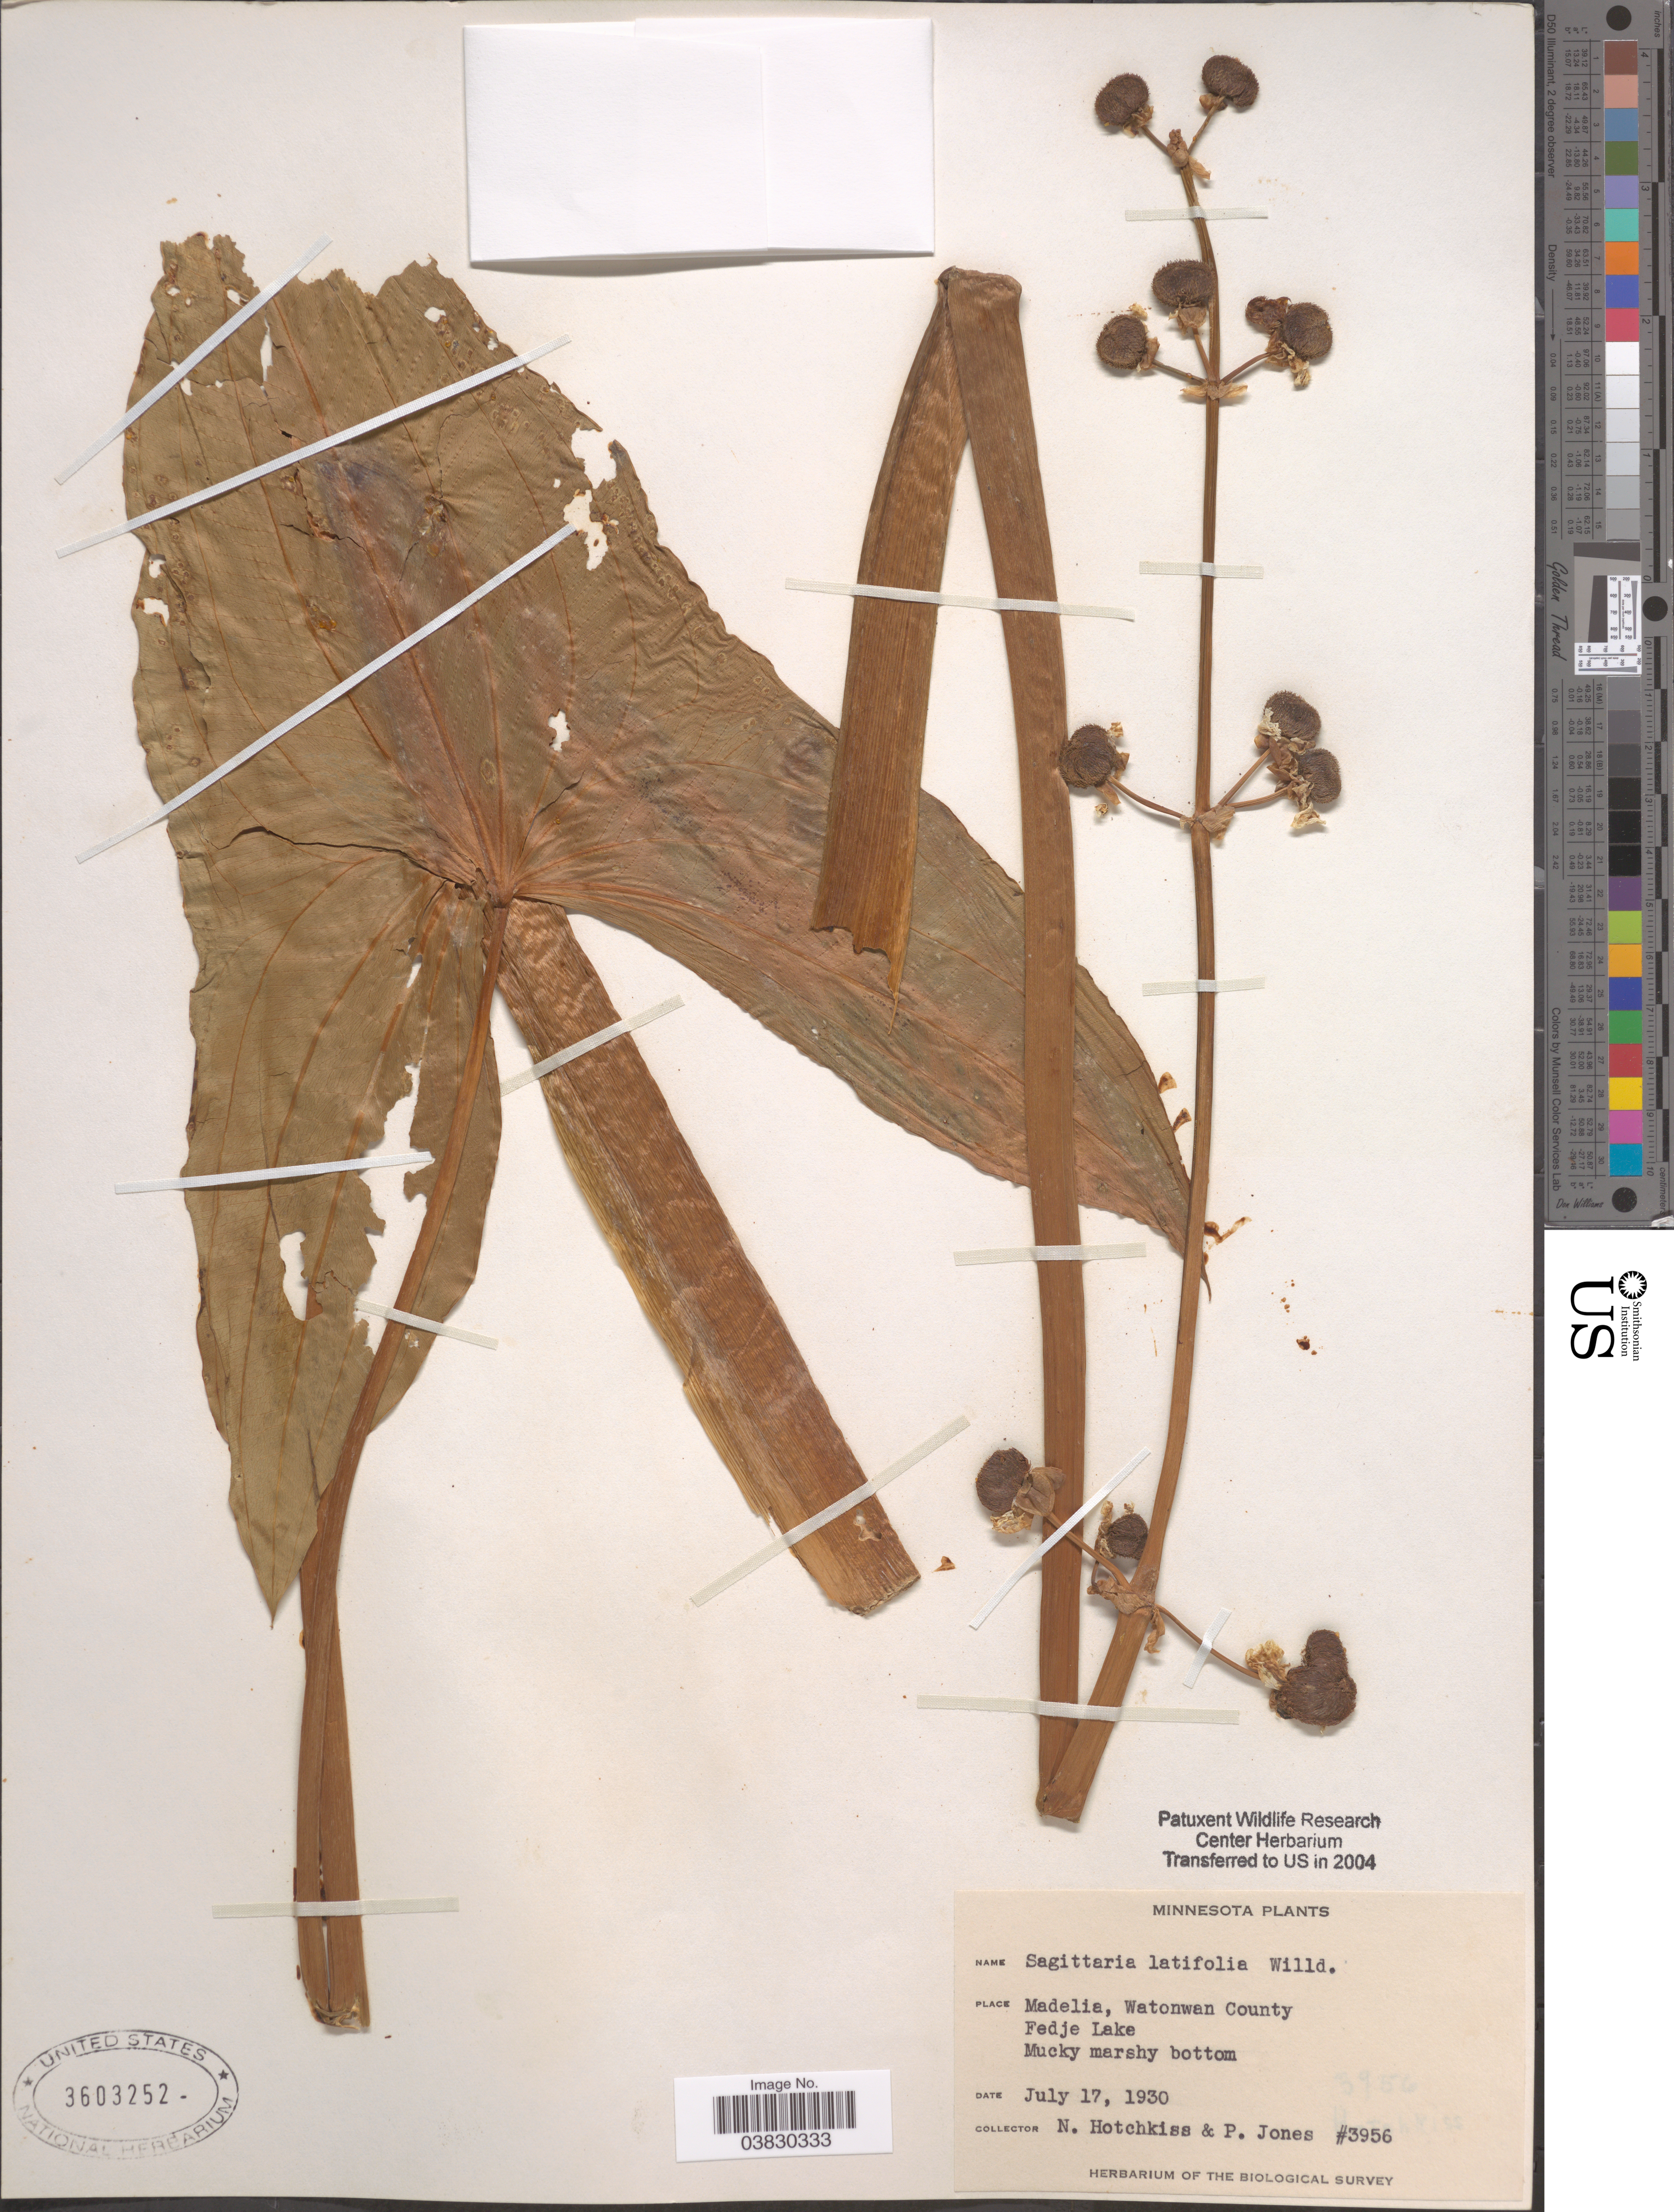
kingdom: Plantae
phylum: Tracheophyta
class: Liliopsida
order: Alismatales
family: Alismataceae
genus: Sagittaria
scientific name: Sagittaria latifolia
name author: Willd.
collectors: N. Hotchkiss & P. Jones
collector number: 3956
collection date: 1930-07-17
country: United States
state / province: Minnesota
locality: Madelia, Watonwan County. Fedje Lake.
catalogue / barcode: US 3603252